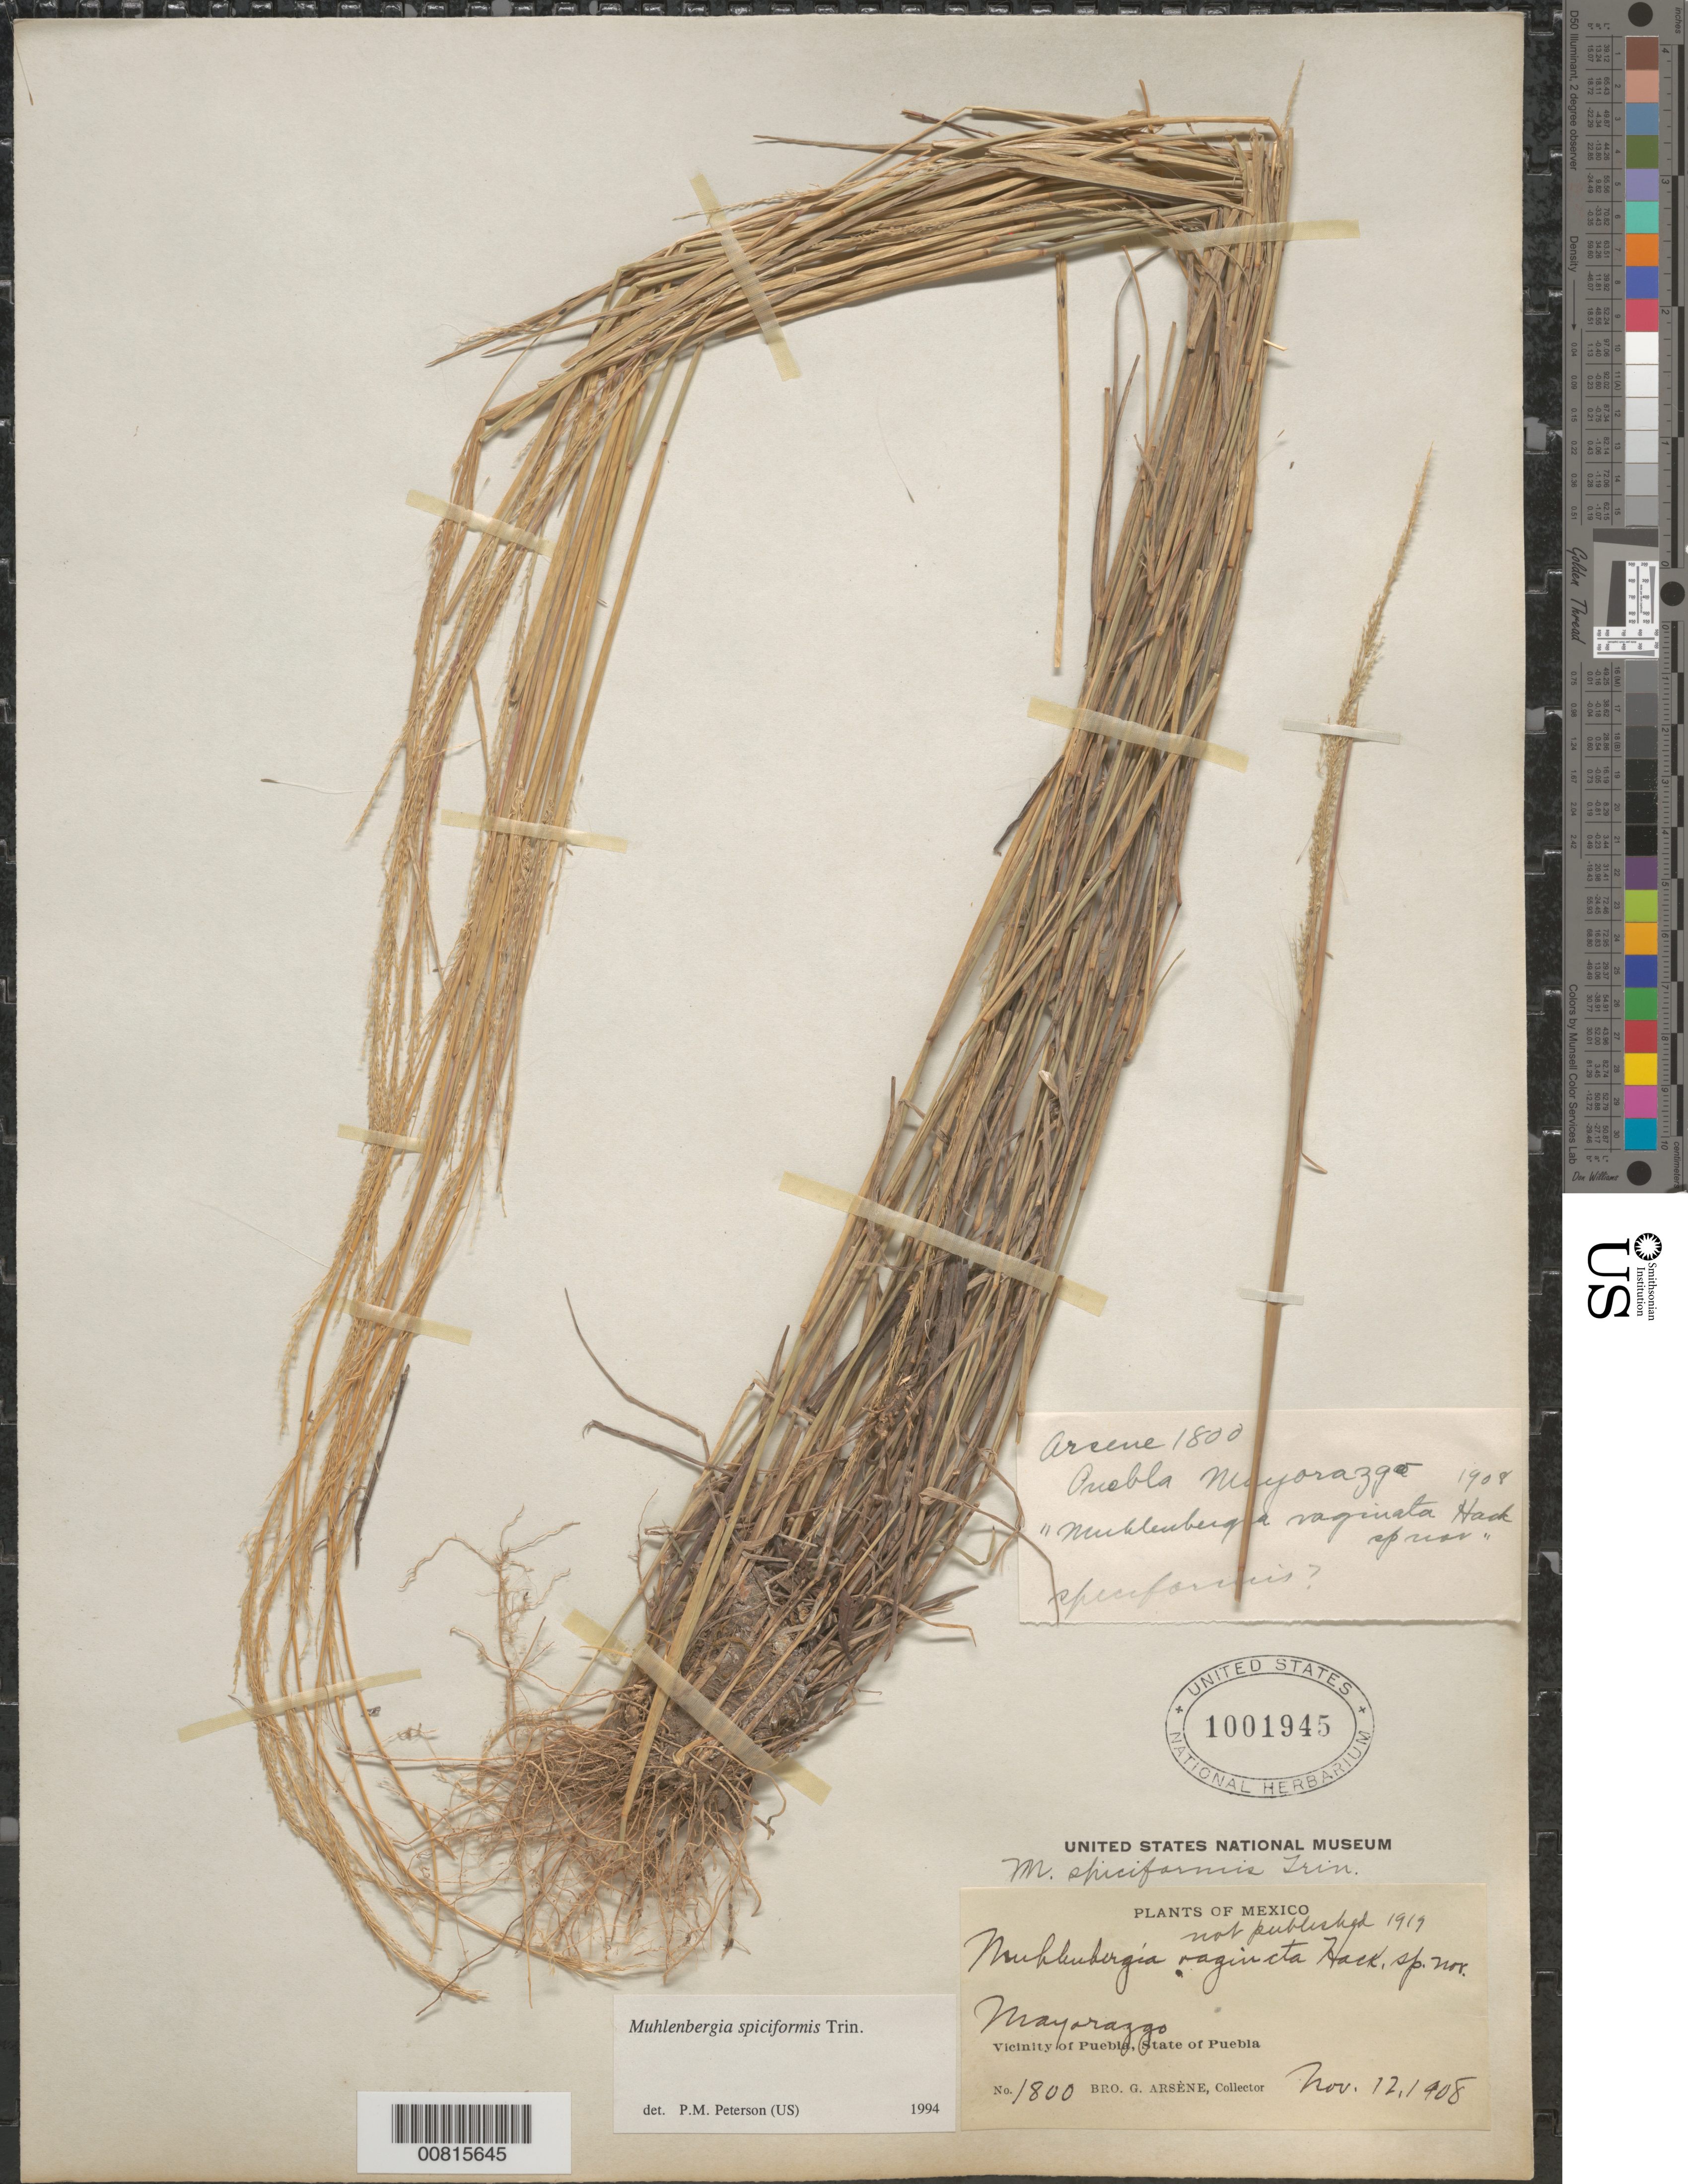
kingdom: Plantae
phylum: Tracheophyta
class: Liliopsida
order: Poales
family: Poaceae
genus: Muhlenbergia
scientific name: Muhlenbergia spiciformis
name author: Trin.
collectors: Bro. G. Arsène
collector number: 1800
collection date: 1908-11-12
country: Mexico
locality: Mayorazgo, S l'Atoyac, vicinity of Puebla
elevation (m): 2120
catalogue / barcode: US 1001945